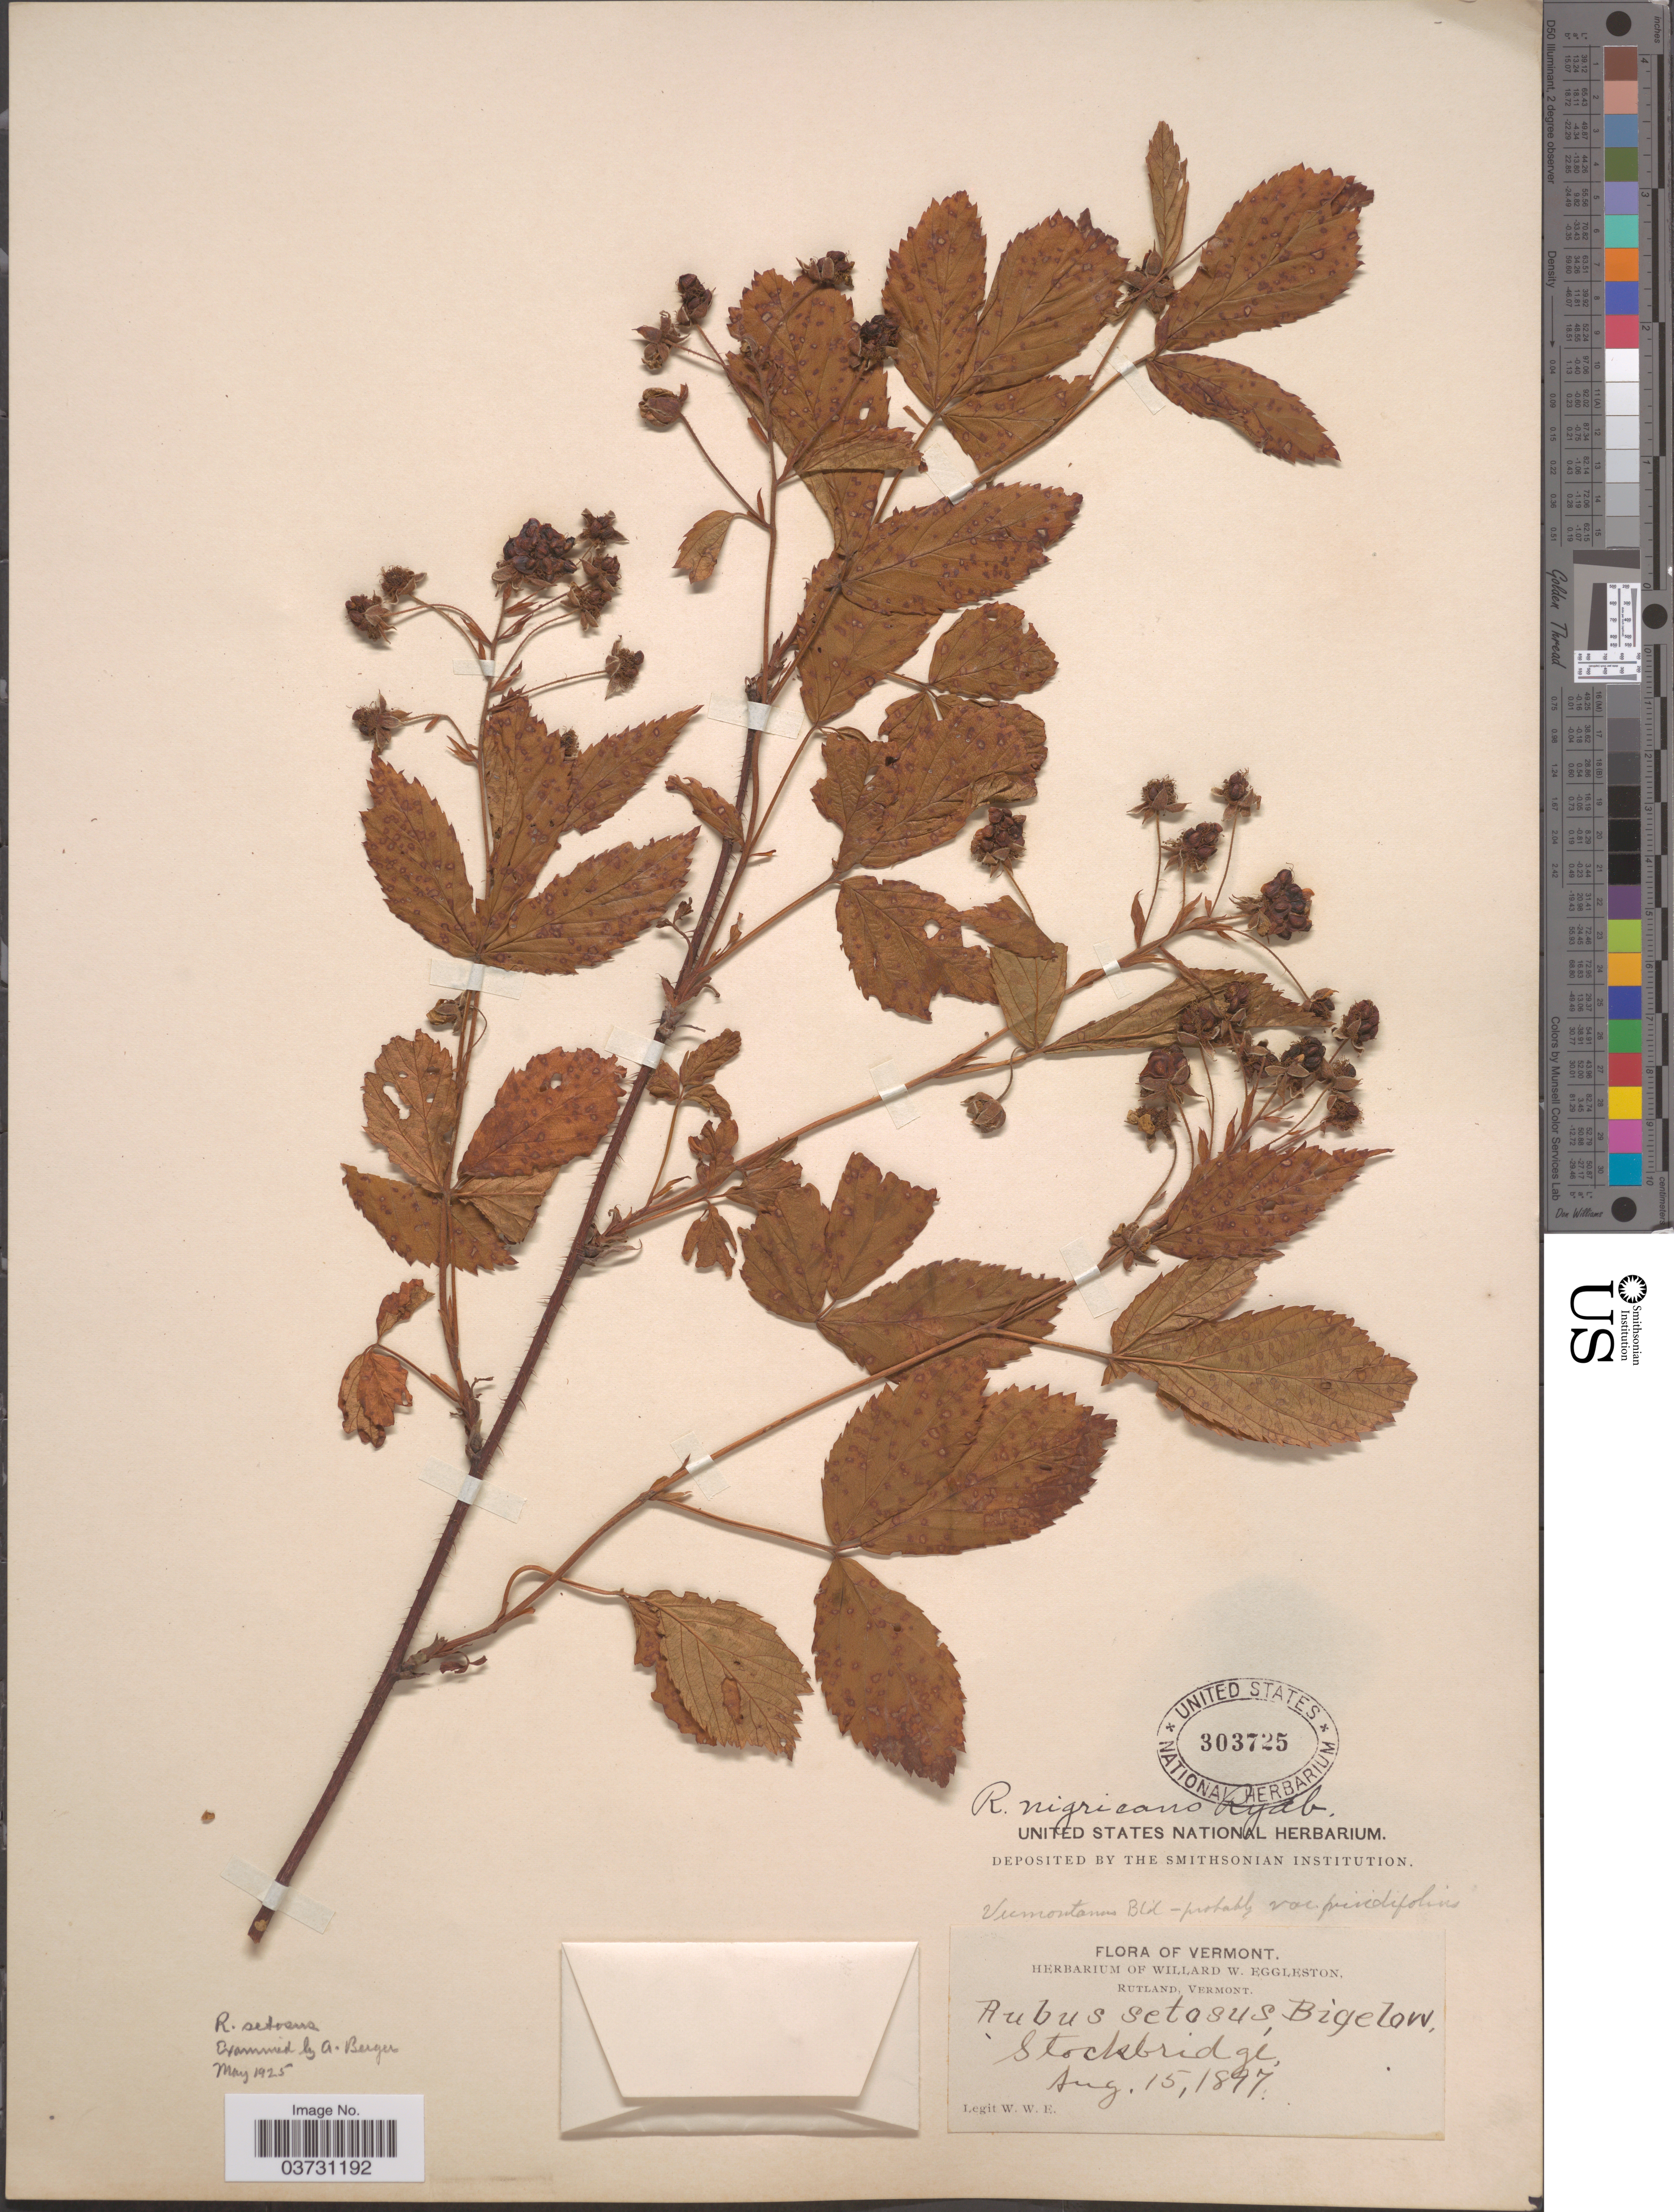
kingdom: Plantae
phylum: Tracheophyta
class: Magnoliopsida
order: Rosales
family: Rosaceae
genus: Rubus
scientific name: Rubus setosus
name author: Bigelow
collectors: W. W. Eggleston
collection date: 1897-08-15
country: United States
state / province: Vermont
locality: Stockbridge.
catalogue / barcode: US 303725